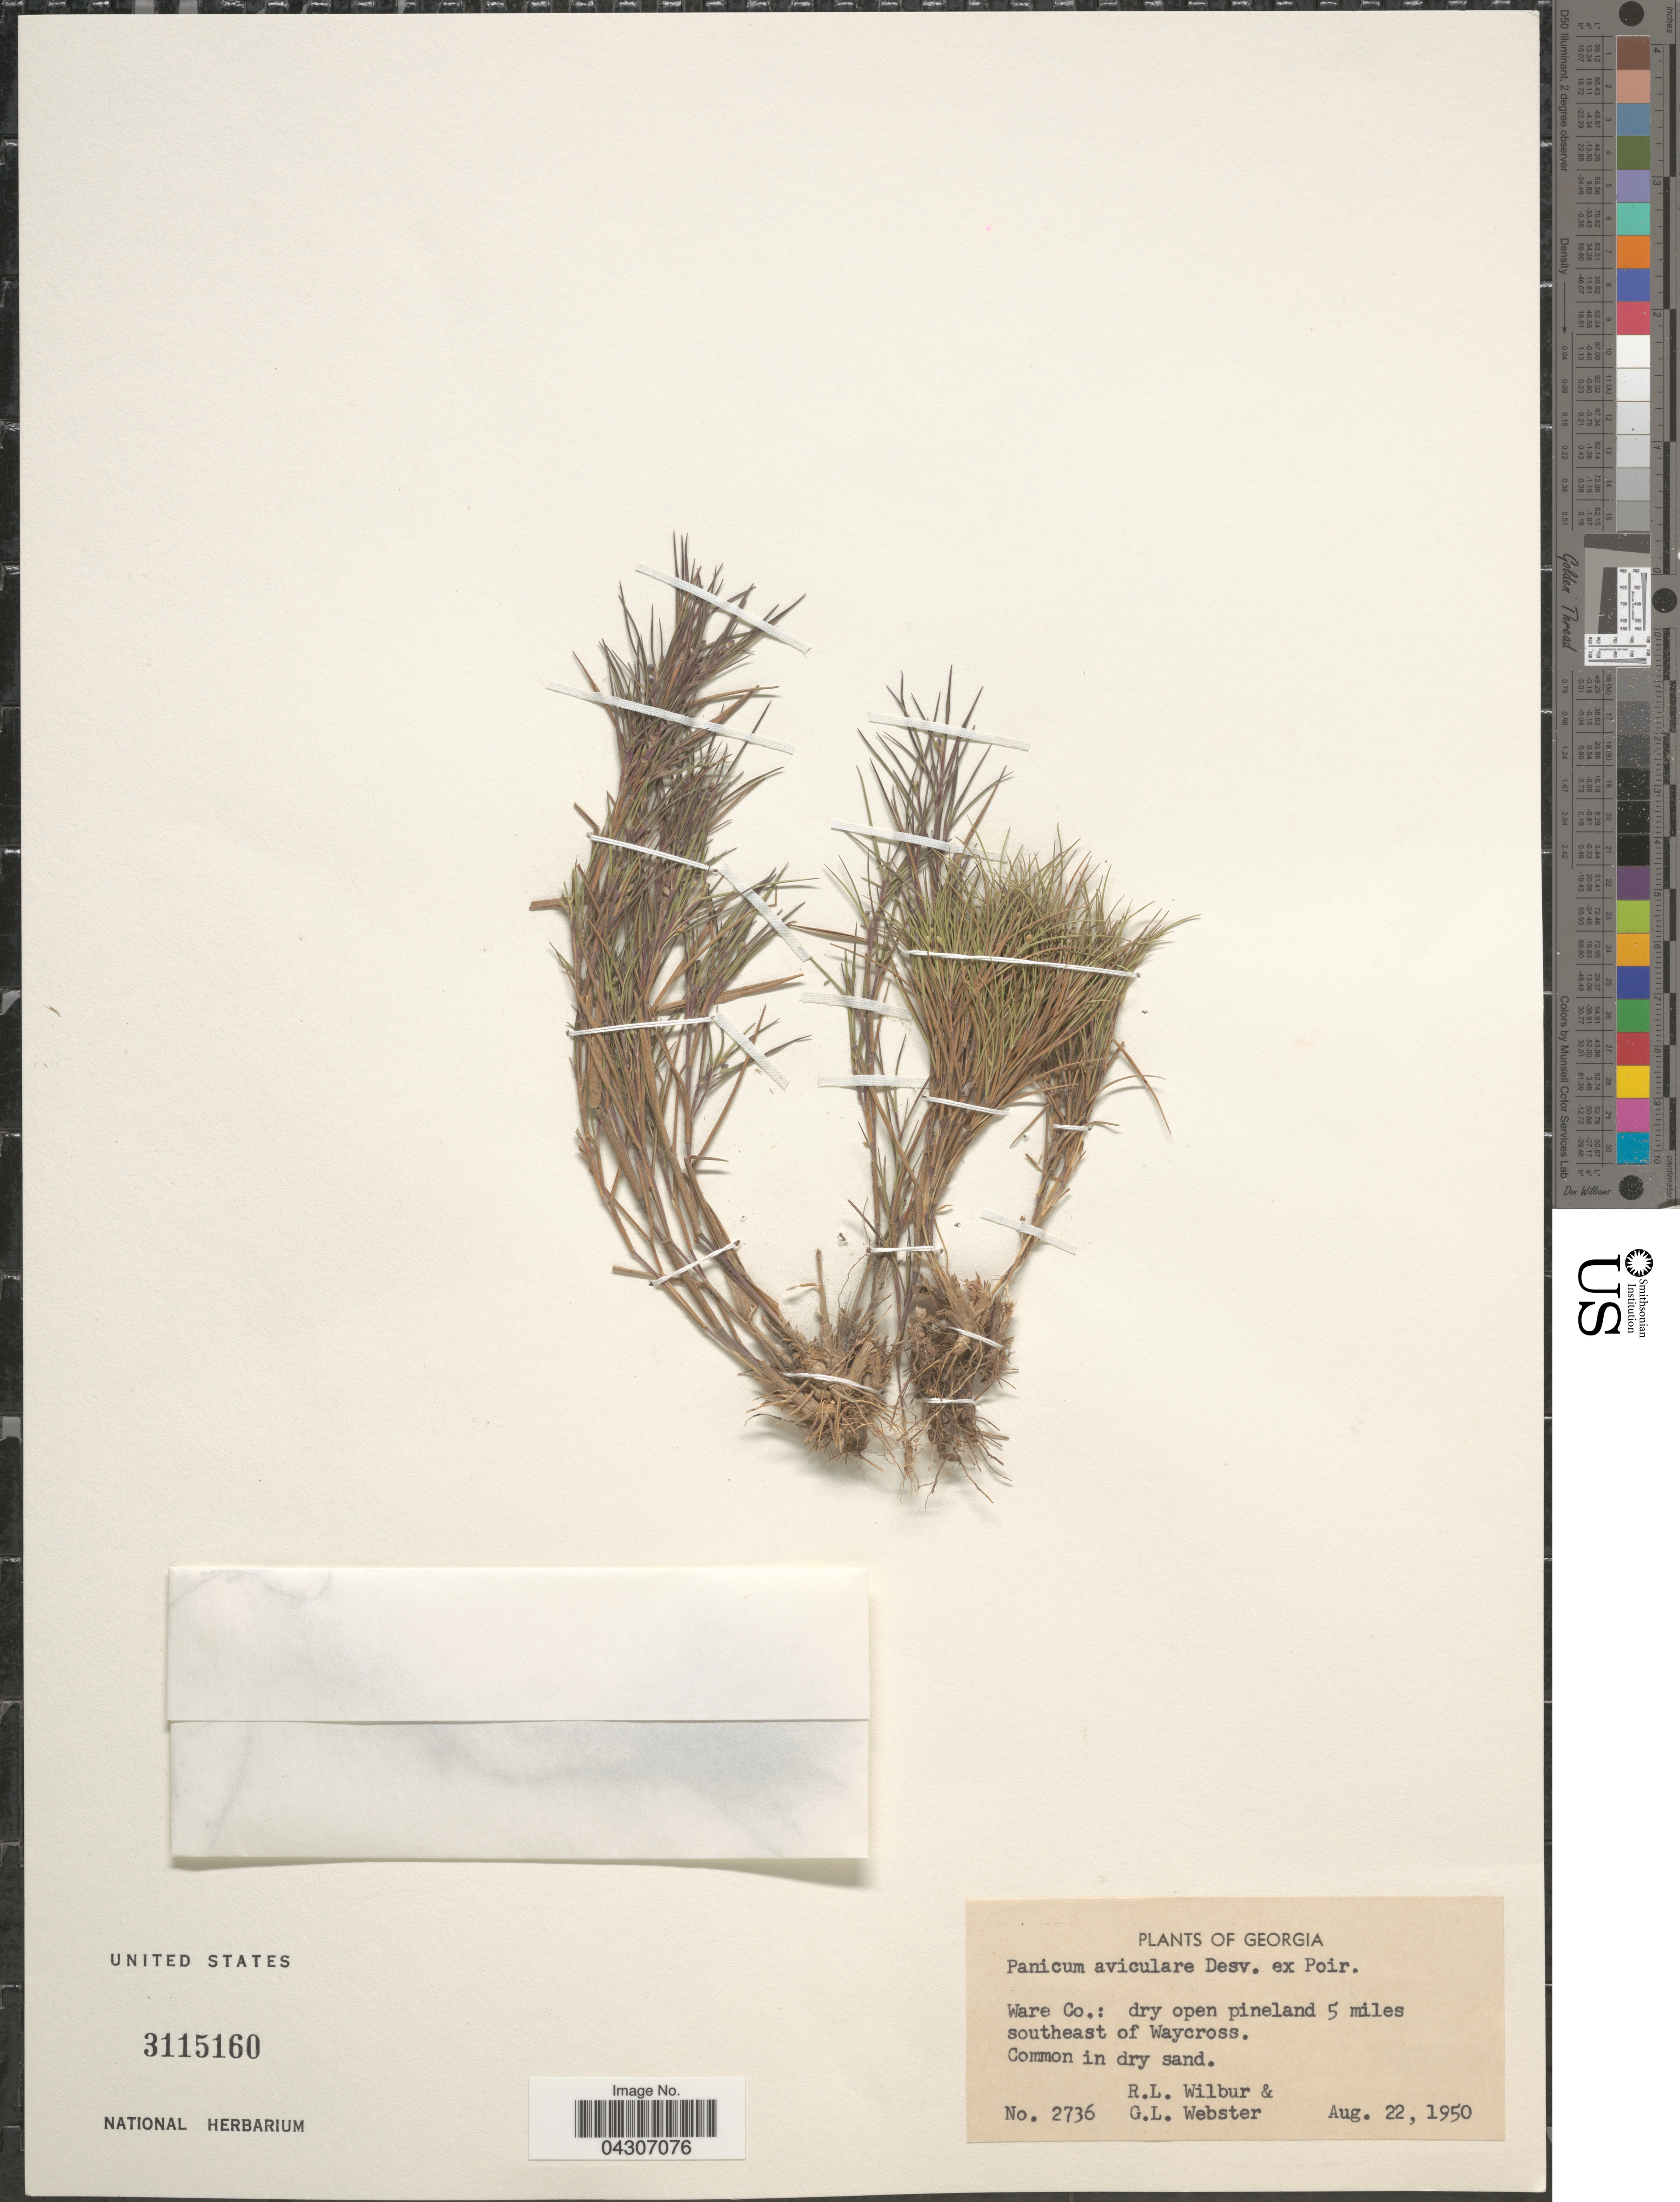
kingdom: Plantae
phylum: Tracheophyta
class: Liliopsida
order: Poales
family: Poaceae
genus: Dichanthelium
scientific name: Dichanthelium aciculare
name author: (Desv. ex Poir.) Gould & C.A. Clark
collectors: R. L. Wilbur & G. L. Webster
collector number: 2736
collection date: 1950-08-22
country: United States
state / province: Georgia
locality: Ware Co.: dry open pineland 5 miles southeast of Waycross.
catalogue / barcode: US 3115160